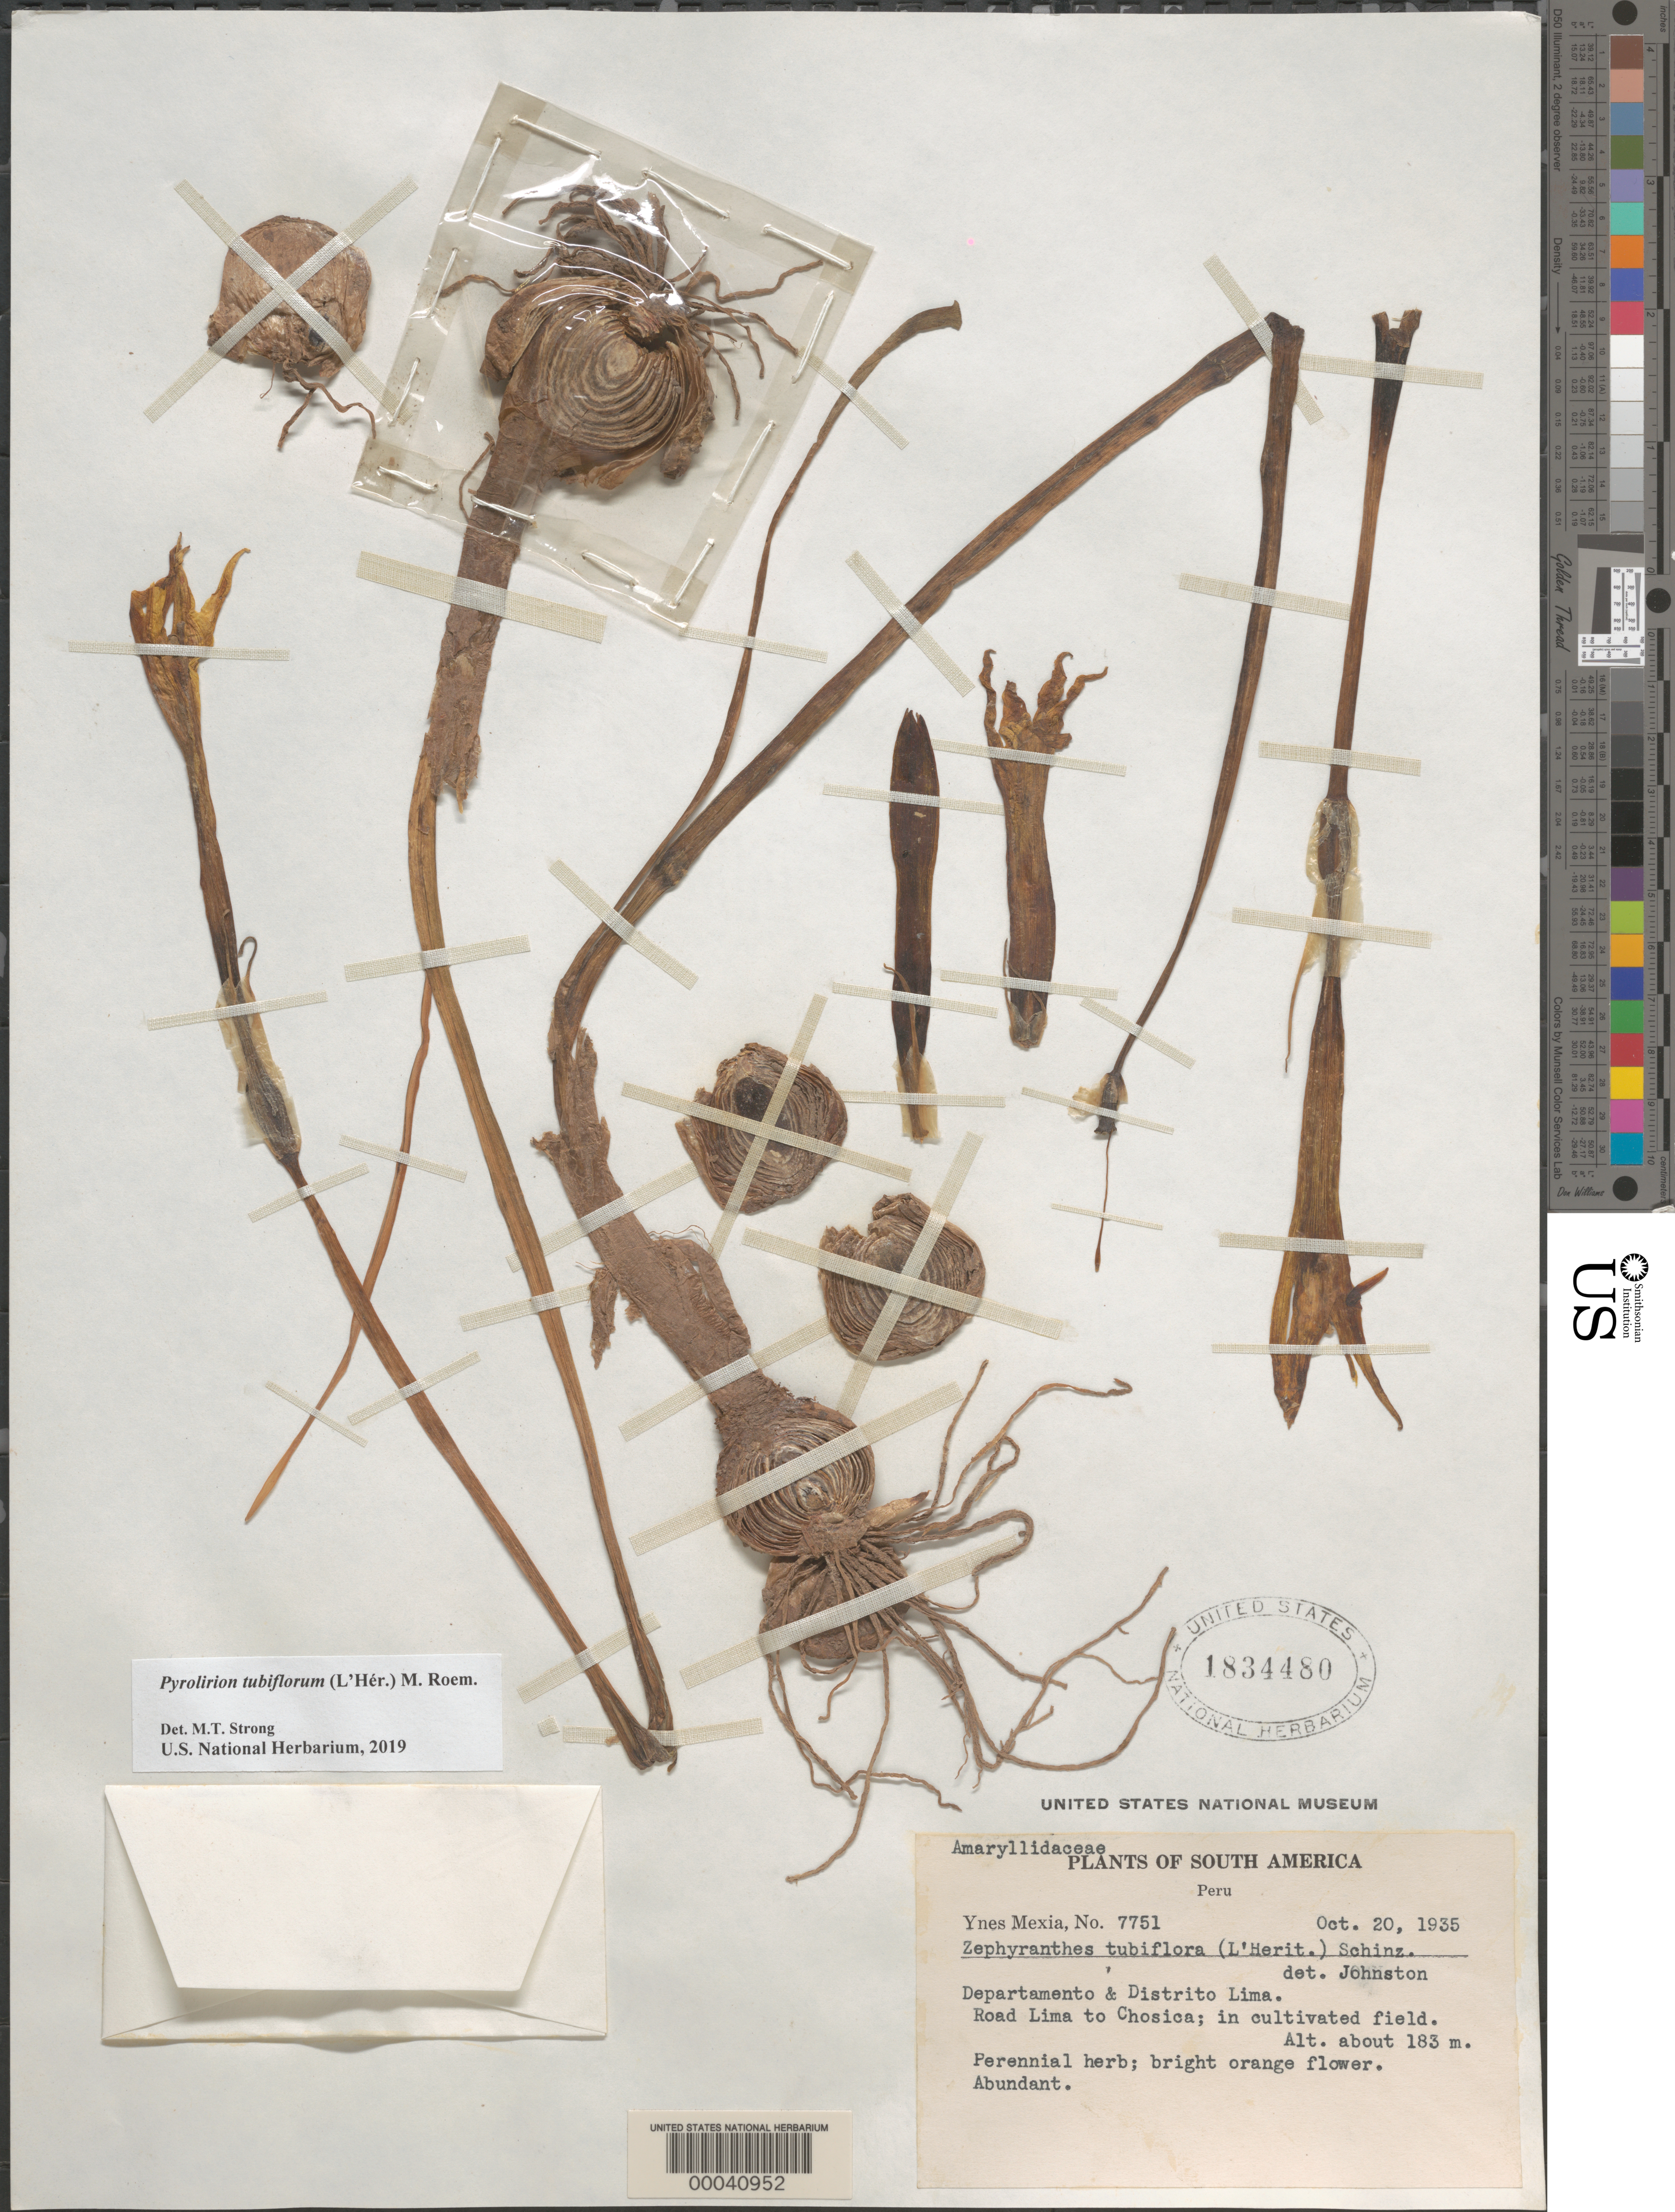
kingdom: Plantae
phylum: Tracheophyta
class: Liliopsida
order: Asparagales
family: Amaryllidaceae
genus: Pyrolirion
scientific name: Pyrolirion tubiflorum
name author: (L'Hér.) M. Roem.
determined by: Strong, Mark T., (BOT), Smithsonian Institution - National Museum of Natural History (UNITED STATES)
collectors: Y. Mexia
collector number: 7751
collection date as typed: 20 Oct 1935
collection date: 1935-10-20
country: Peru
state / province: Lima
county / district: Lima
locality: Road lima to chosica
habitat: In cultivated field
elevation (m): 183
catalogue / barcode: US 1834480